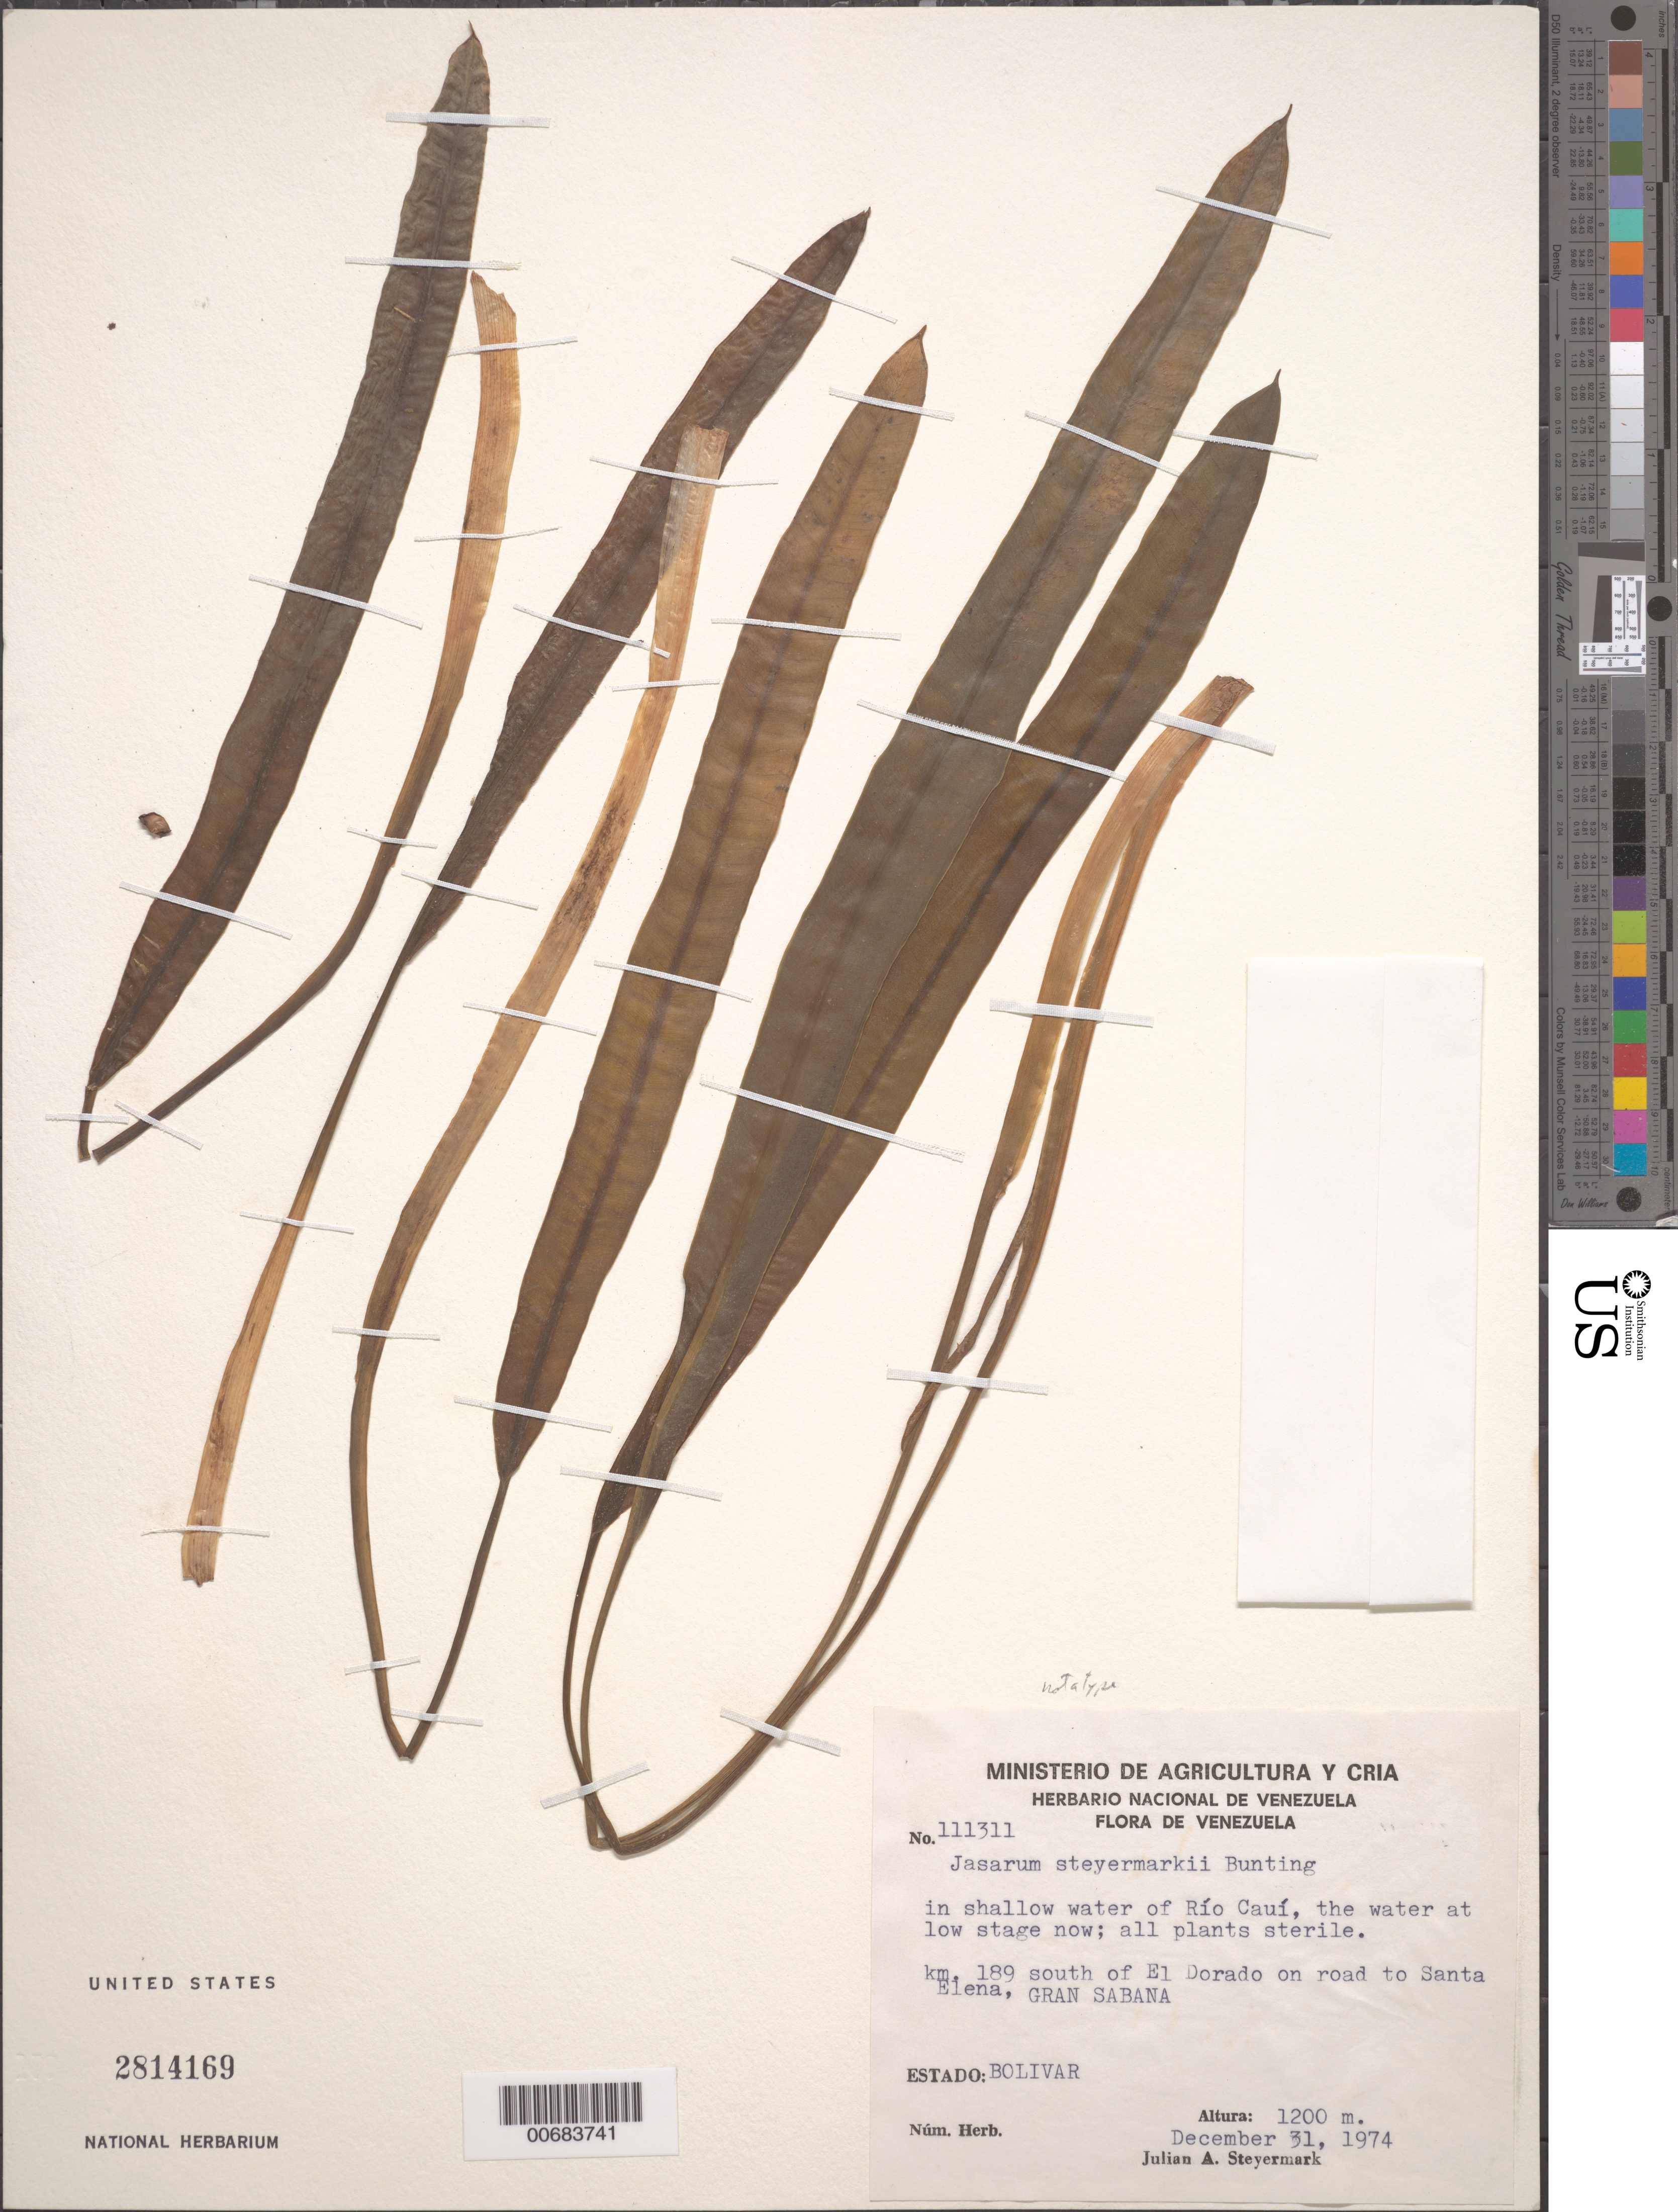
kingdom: Plantae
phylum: Tracheophyta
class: Liliopsida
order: Alismatales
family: Araceae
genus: Jasarum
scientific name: Jasarum steyermarkii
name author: G.S. Bunting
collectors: J. Steyermark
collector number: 111311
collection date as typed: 31-Dec-74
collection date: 1974-12-31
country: Venezuela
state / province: Bolívar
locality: Gran Sabana, km 189, S of El Dorado on road to Santa Elena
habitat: In shallow water of Rio Caui, the water at low stage now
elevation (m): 1200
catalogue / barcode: US 2814169